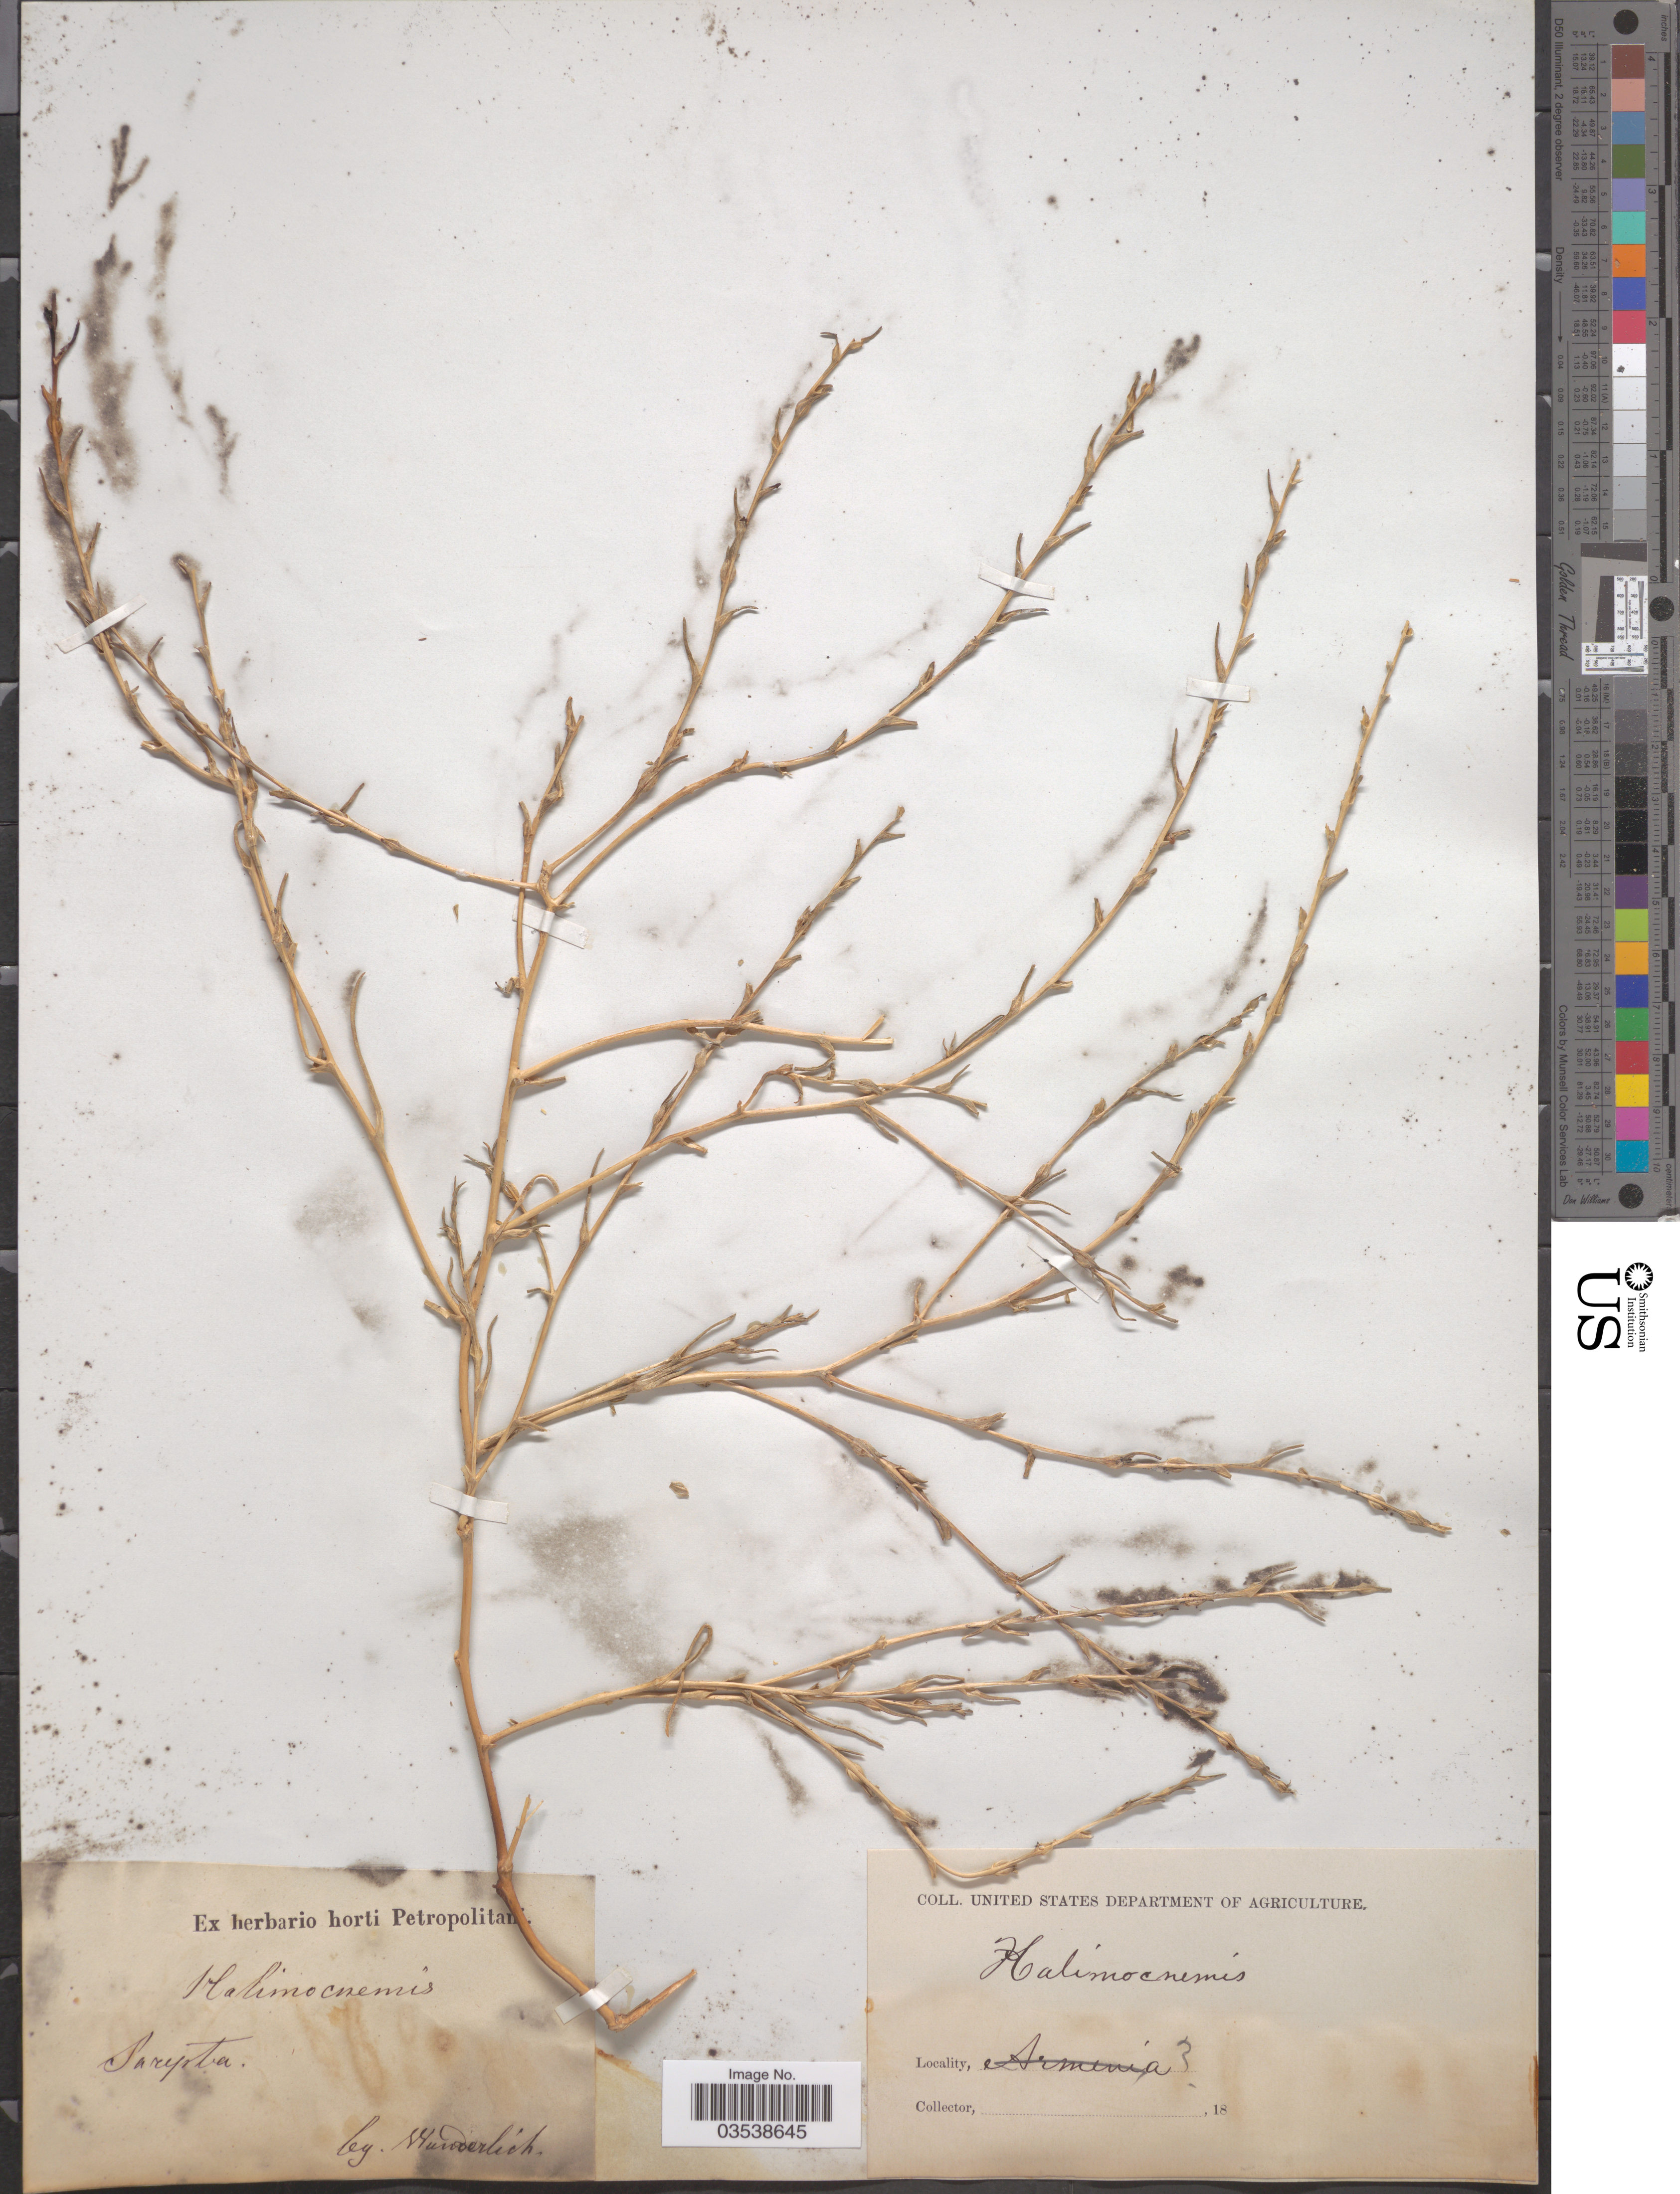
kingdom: Plantae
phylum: Tracheophyta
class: Magnoliopsida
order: Caryophyllales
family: Amaranthaceae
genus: Halimocnemis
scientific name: Halimocnemis sp.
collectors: Wunderlich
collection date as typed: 18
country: Russian Federation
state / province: Volgograd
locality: Sarepta.